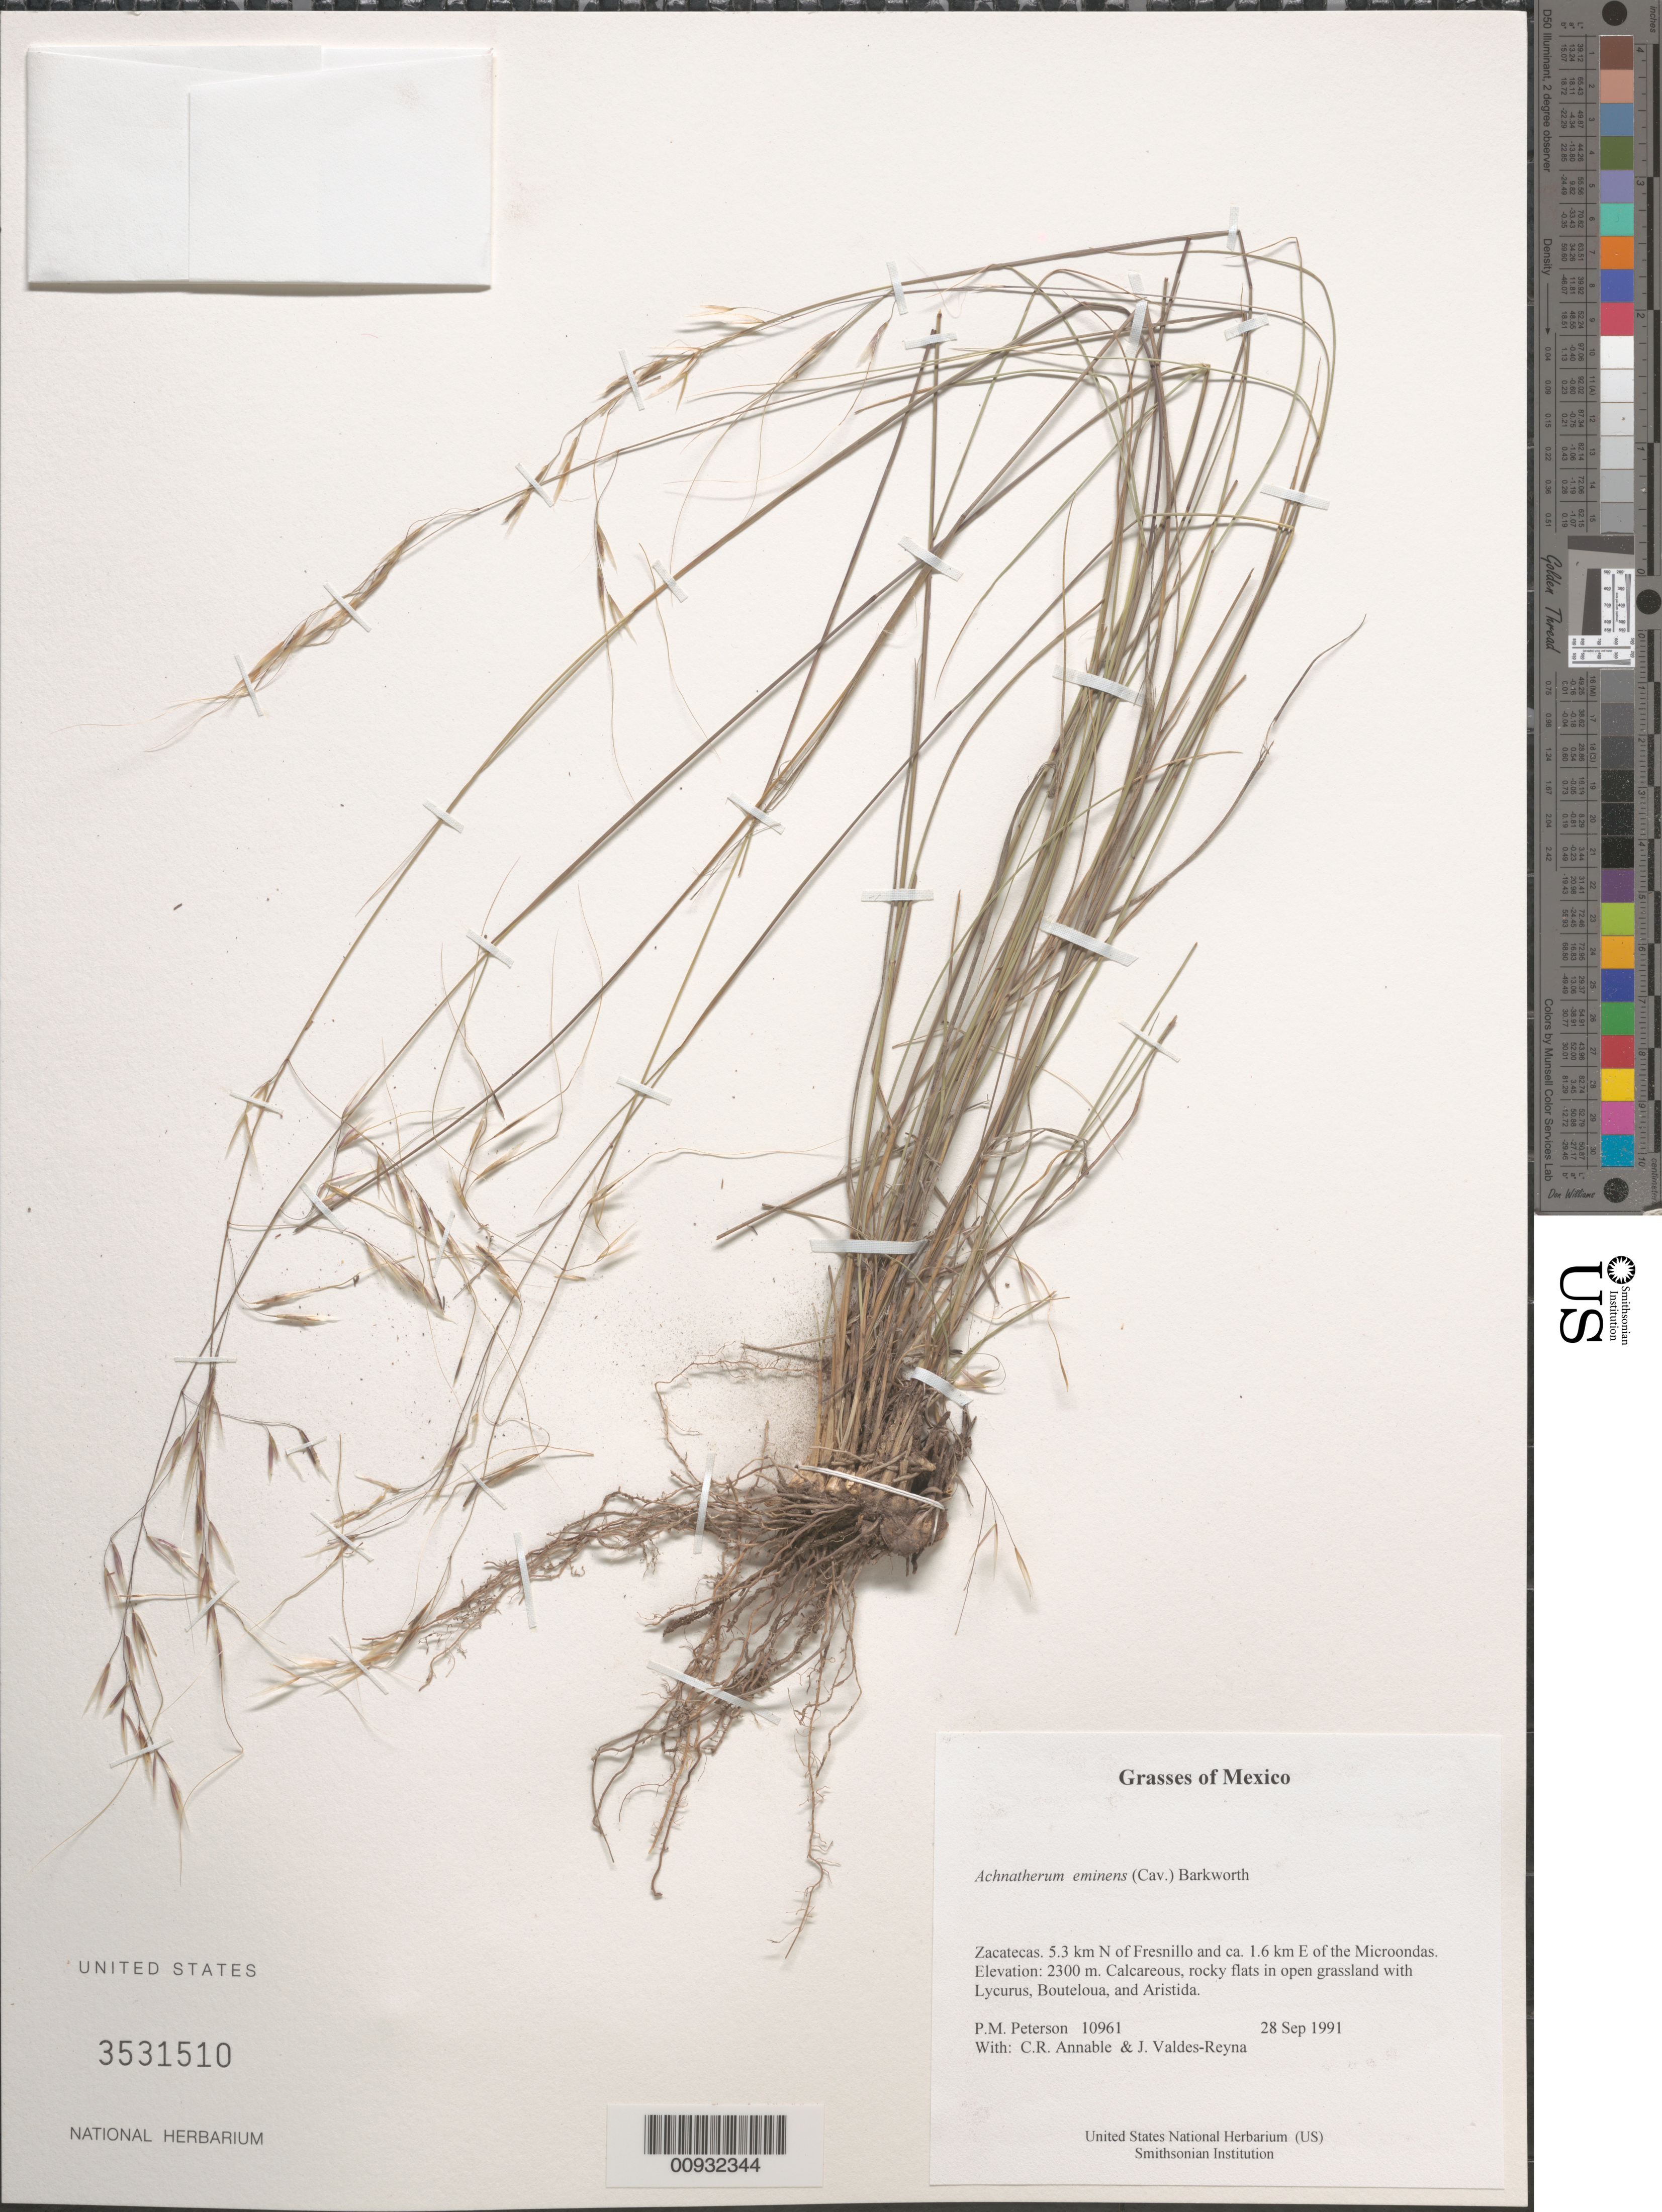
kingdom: Plantae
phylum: Tracheophyta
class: Liliopsida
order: Poales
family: Poaceae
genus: Pseudoeriocoma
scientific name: Pseudoeriocoma eminens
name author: (Cav.) Romasch.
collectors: P. M. Peterson, C. R. Annable & J. Valdés-Reyna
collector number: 10961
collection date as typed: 28 Sep 1991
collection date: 1991-09-28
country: Mexico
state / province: Zacatecas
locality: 5.3 km N of Fresnillo and ca. 1.6 km E of the Microondas.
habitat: Calcareous, rocky flats in open grassland with Lycurus, Bouteloua, and Aristida.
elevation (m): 2300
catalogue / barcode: US 3531510